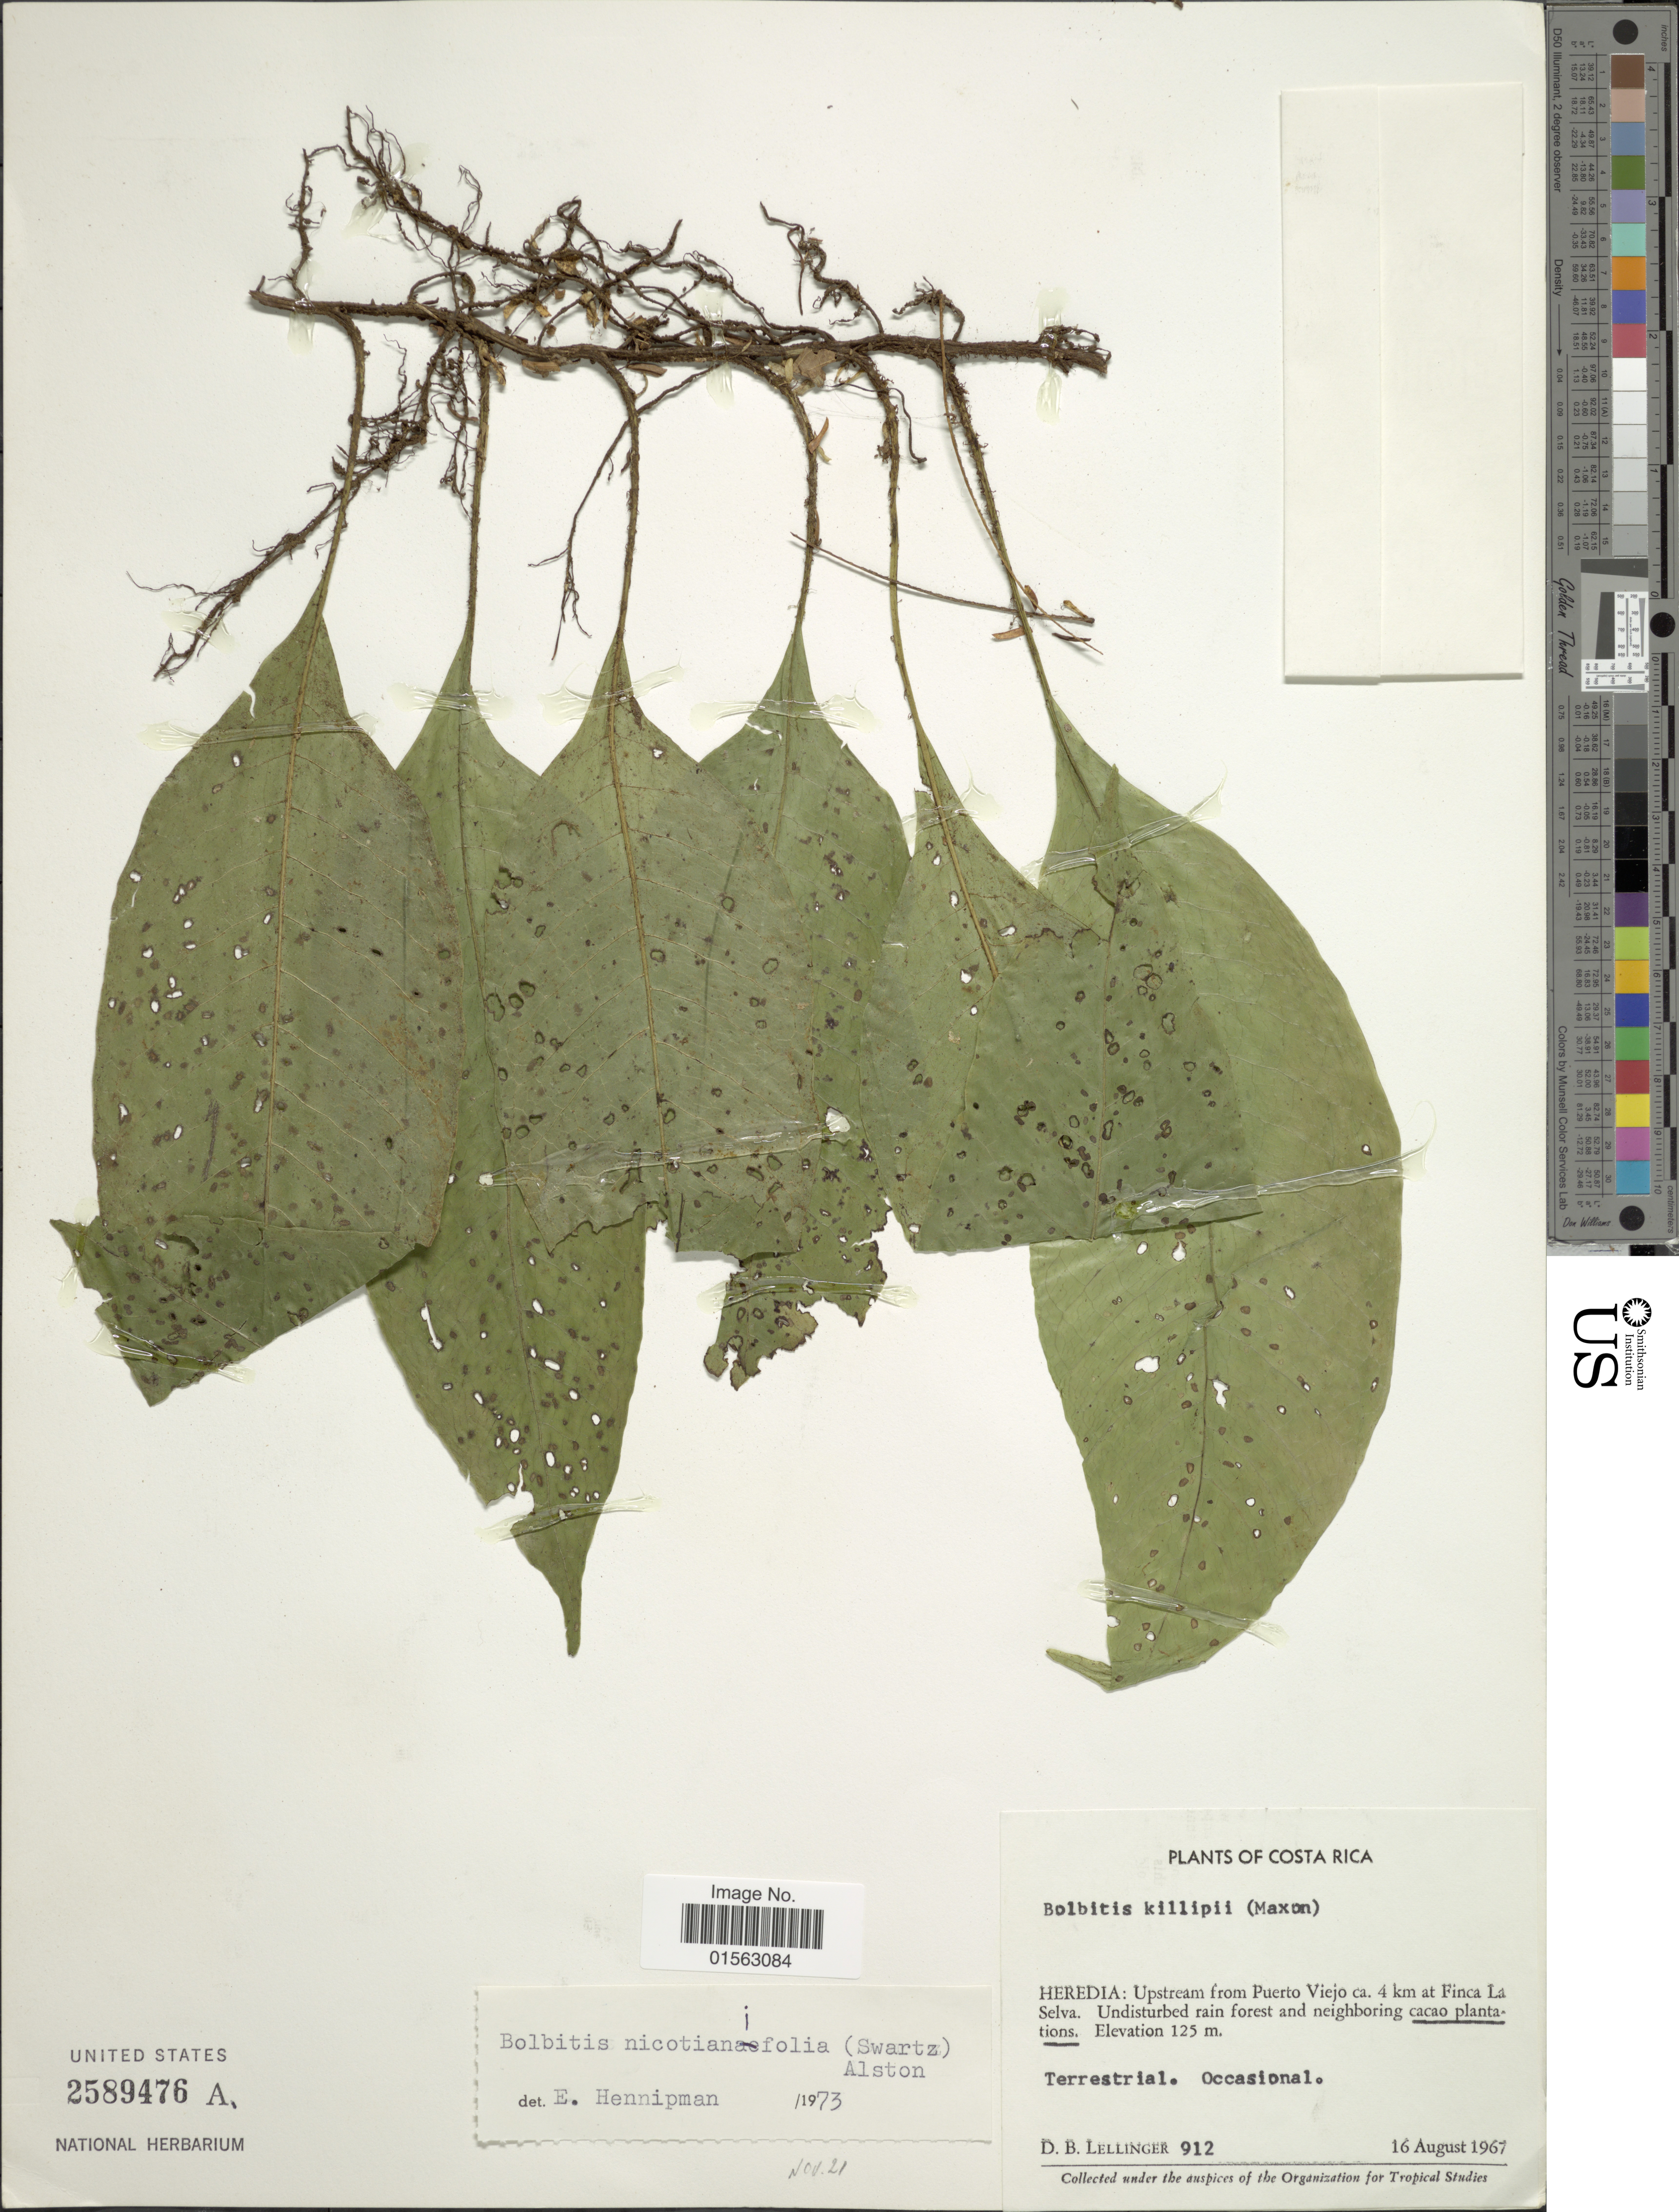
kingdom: Plantae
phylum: Tracheophyta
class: Polypodiopsida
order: Polypodiales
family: Dryopteridaceae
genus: Mickelia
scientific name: Mickelia nicotianifolia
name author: (Sw.) R.C. Moran et al.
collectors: D. B. Lellinger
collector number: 912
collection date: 1967-08-16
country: Costa Rica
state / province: Heredia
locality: Costa Rica, upstream from Puerto Viejo ca. 4 km at Finca La Selva, undisturbed rain forest and neighboring cacao plantations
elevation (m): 125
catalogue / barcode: US 2589476A